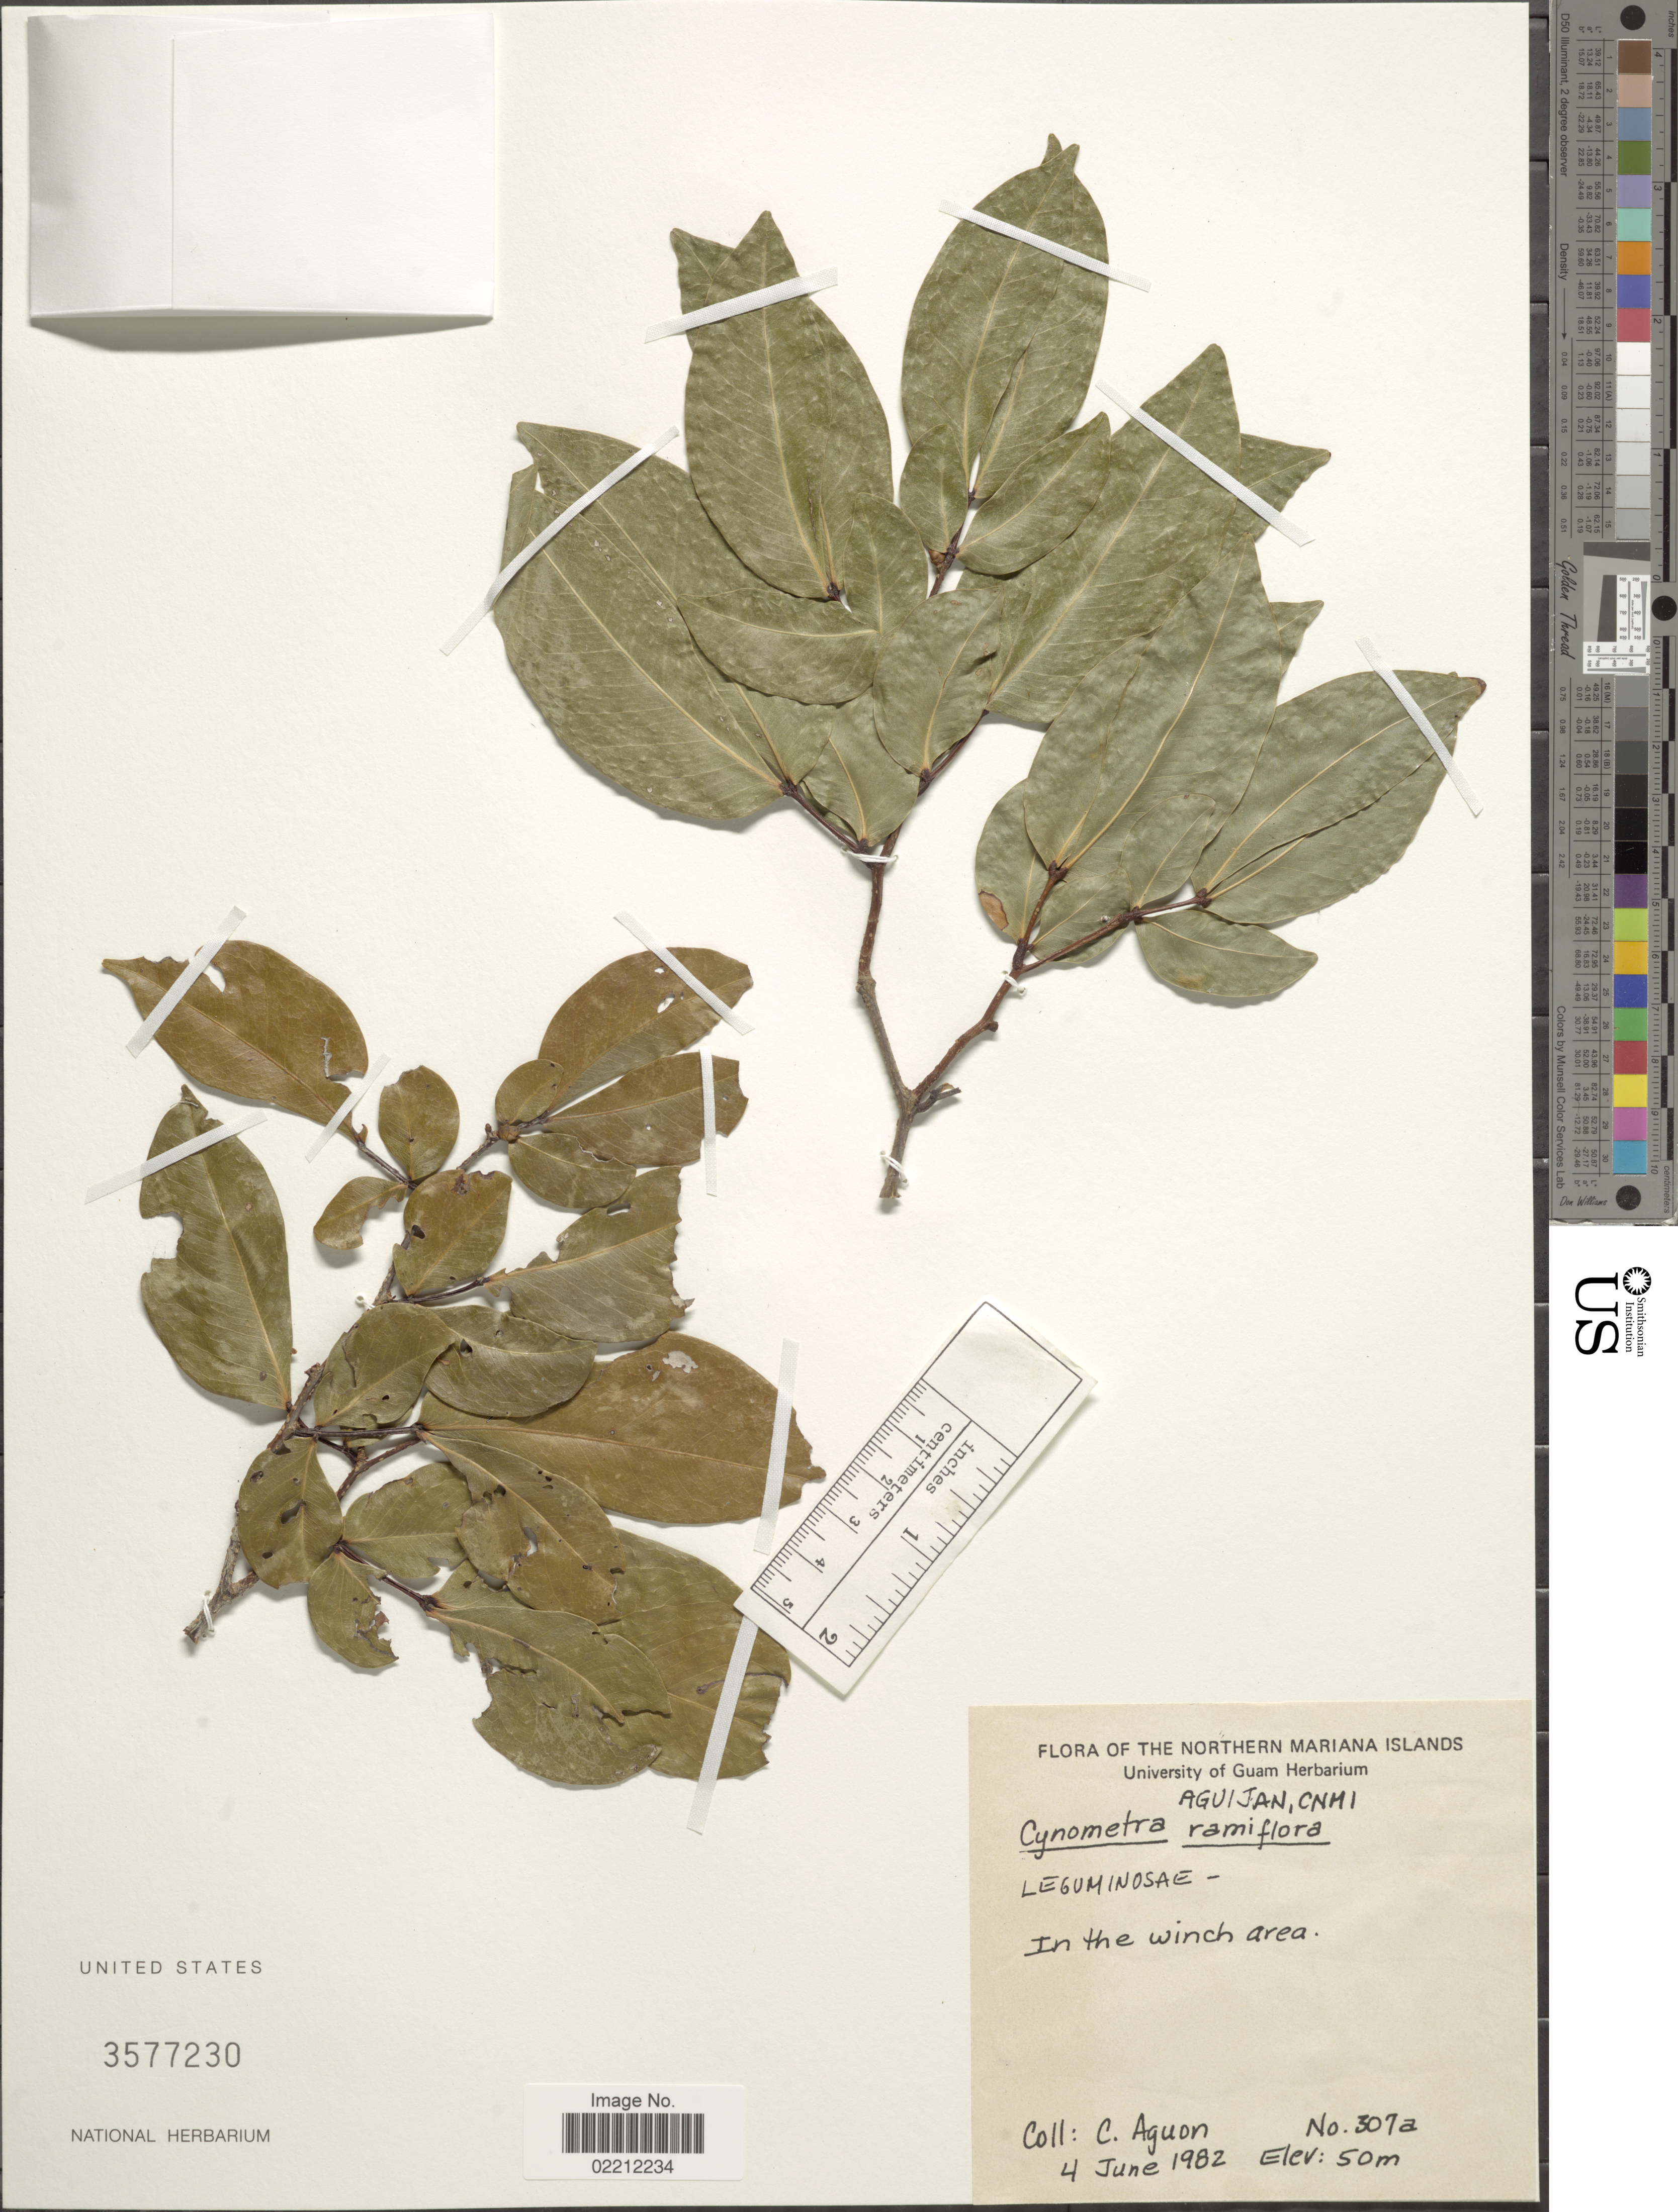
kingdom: Plantae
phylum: Tracheophyta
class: Magnoliopsida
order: Fabales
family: Fabaceae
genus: Cynometra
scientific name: Cynometra ramiflora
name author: L.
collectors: C. Aguon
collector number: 307a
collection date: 1982-06-04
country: Northern Mariana Islands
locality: Aguijan, CNMI, In the winch area.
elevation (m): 50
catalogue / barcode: US 3577230